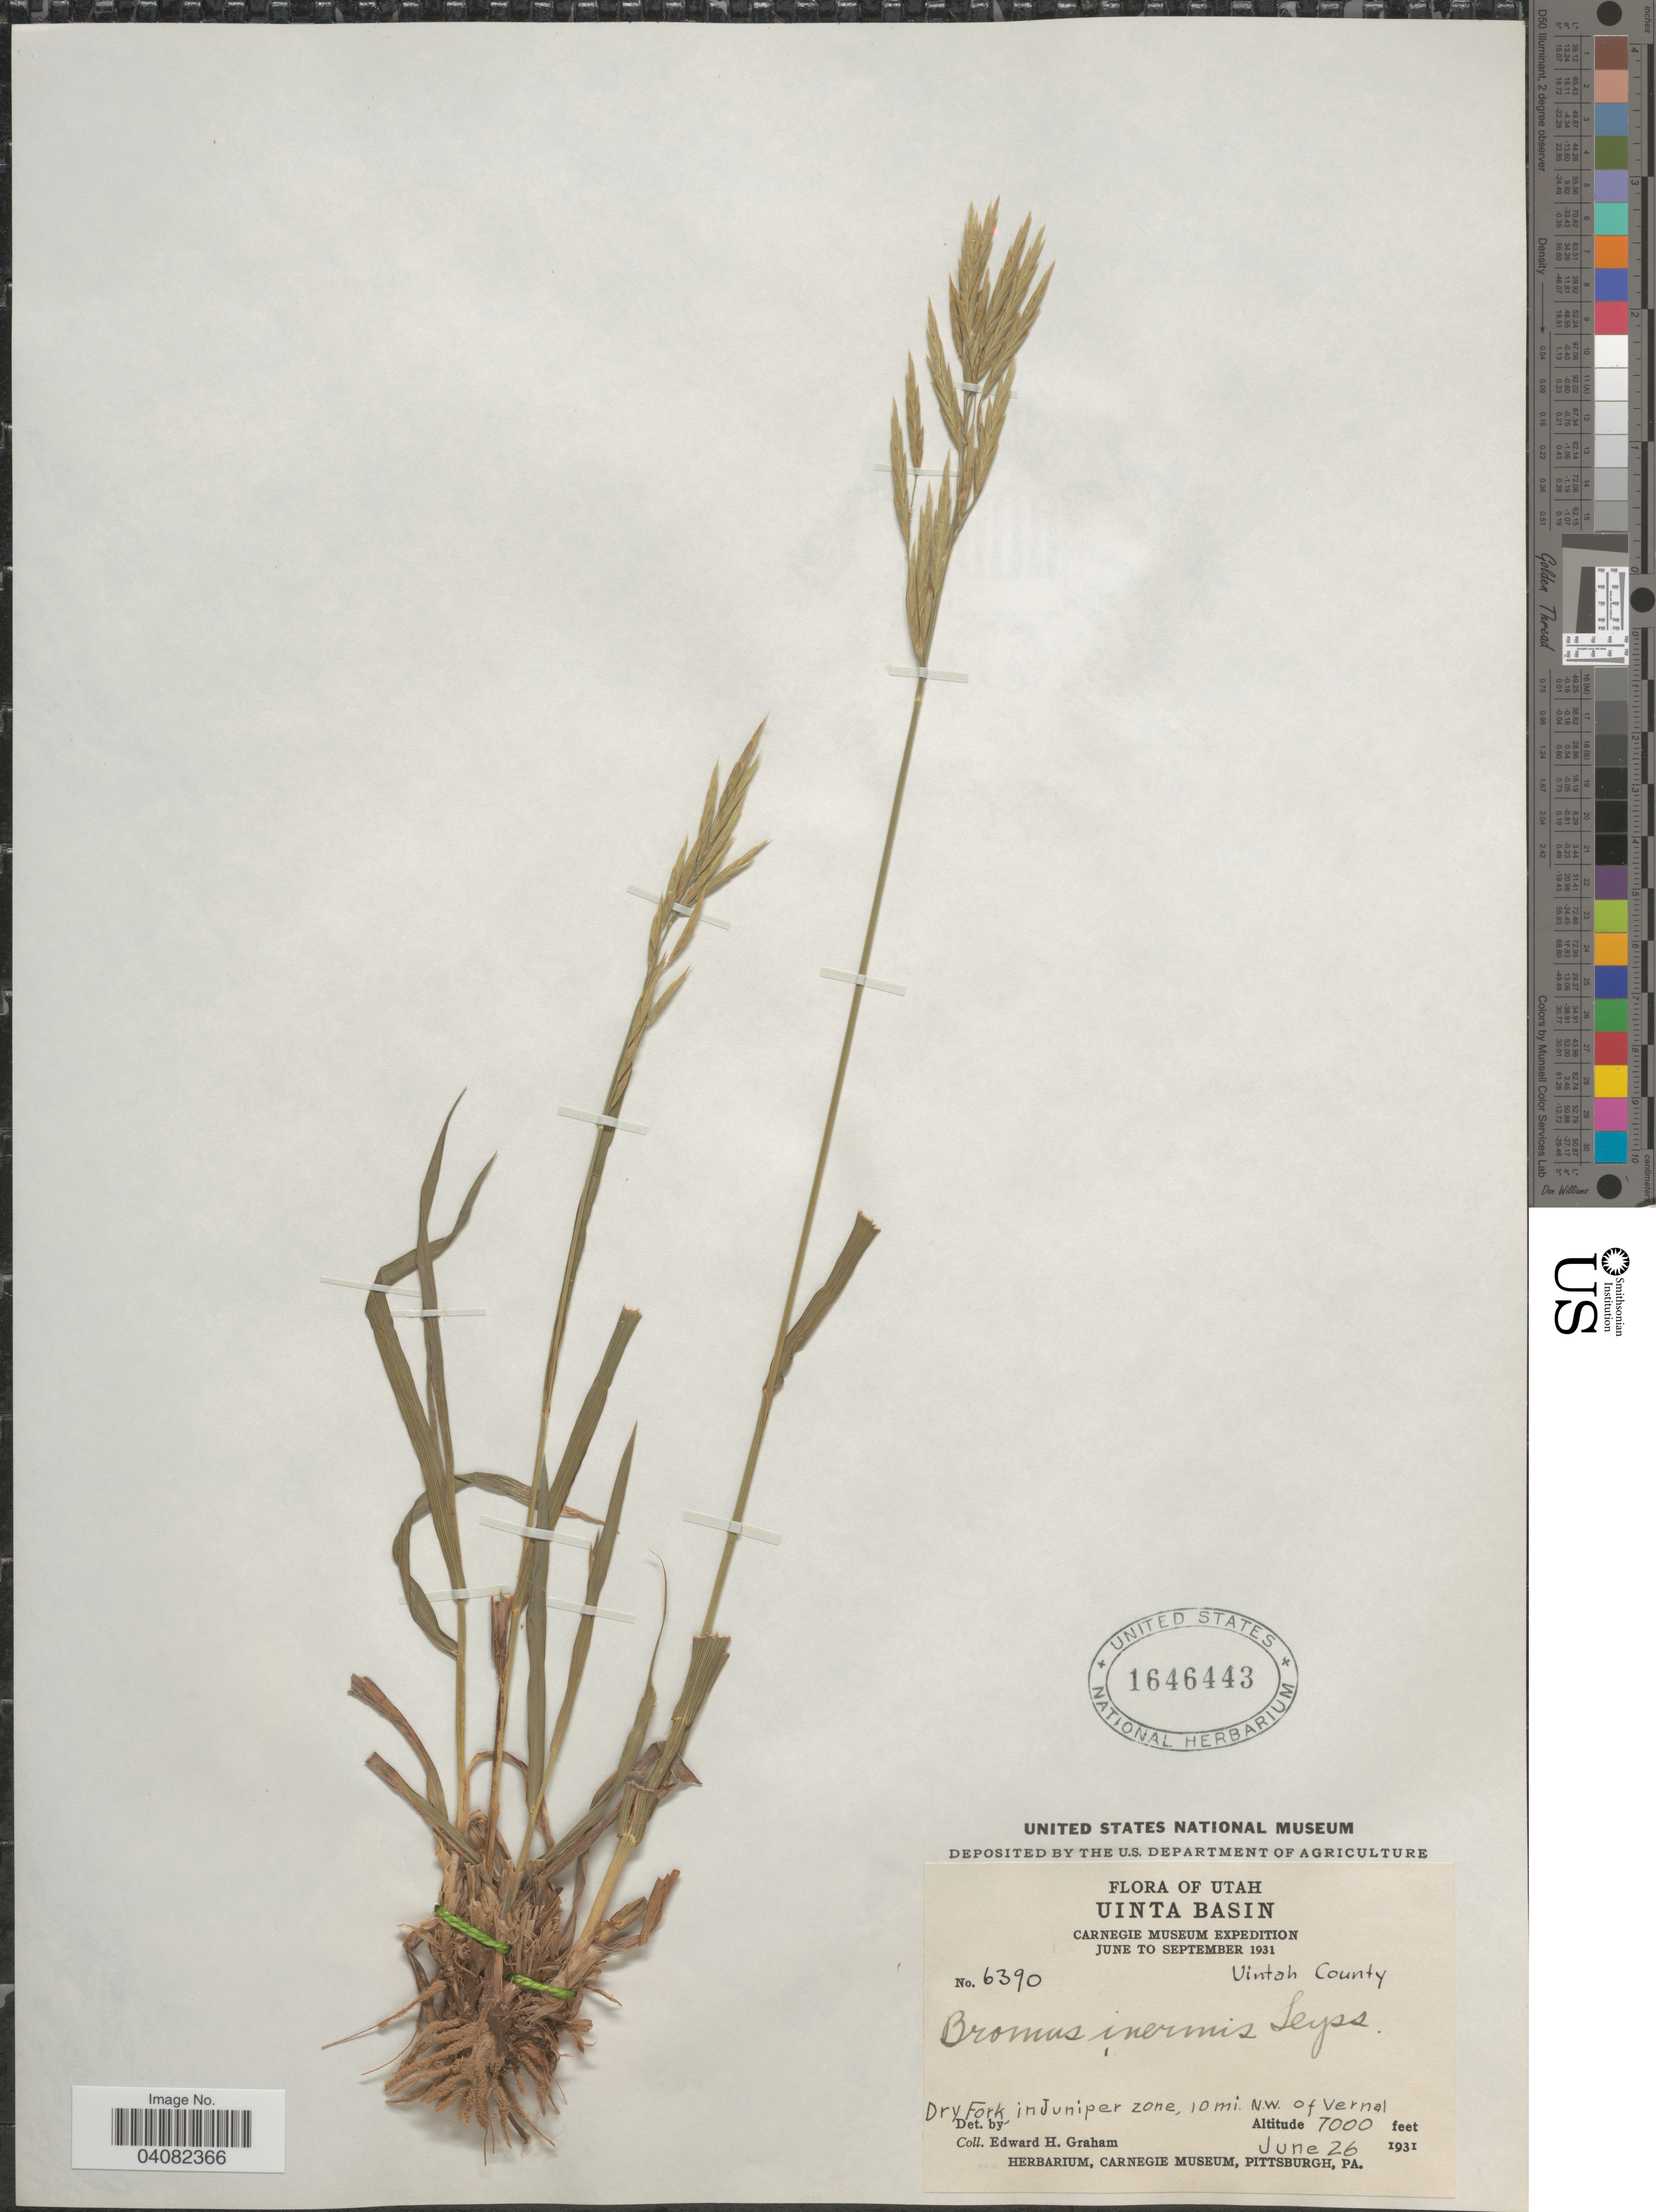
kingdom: Plantae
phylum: Tracheophyta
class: Liliopsida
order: Poales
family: Poaceae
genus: Bromus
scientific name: Bromus inermis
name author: Leyss.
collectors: E. H. Graham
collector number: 6390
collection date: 1931-06-26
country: United States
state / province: Utah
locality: Uinta Basin. Carnegie Museum Expedition June to September 1931. Uintah County. Dry Fork in Juniper zone, 10 mi. n.w. of Vernal.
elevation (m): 2134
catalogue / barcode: US 1646443